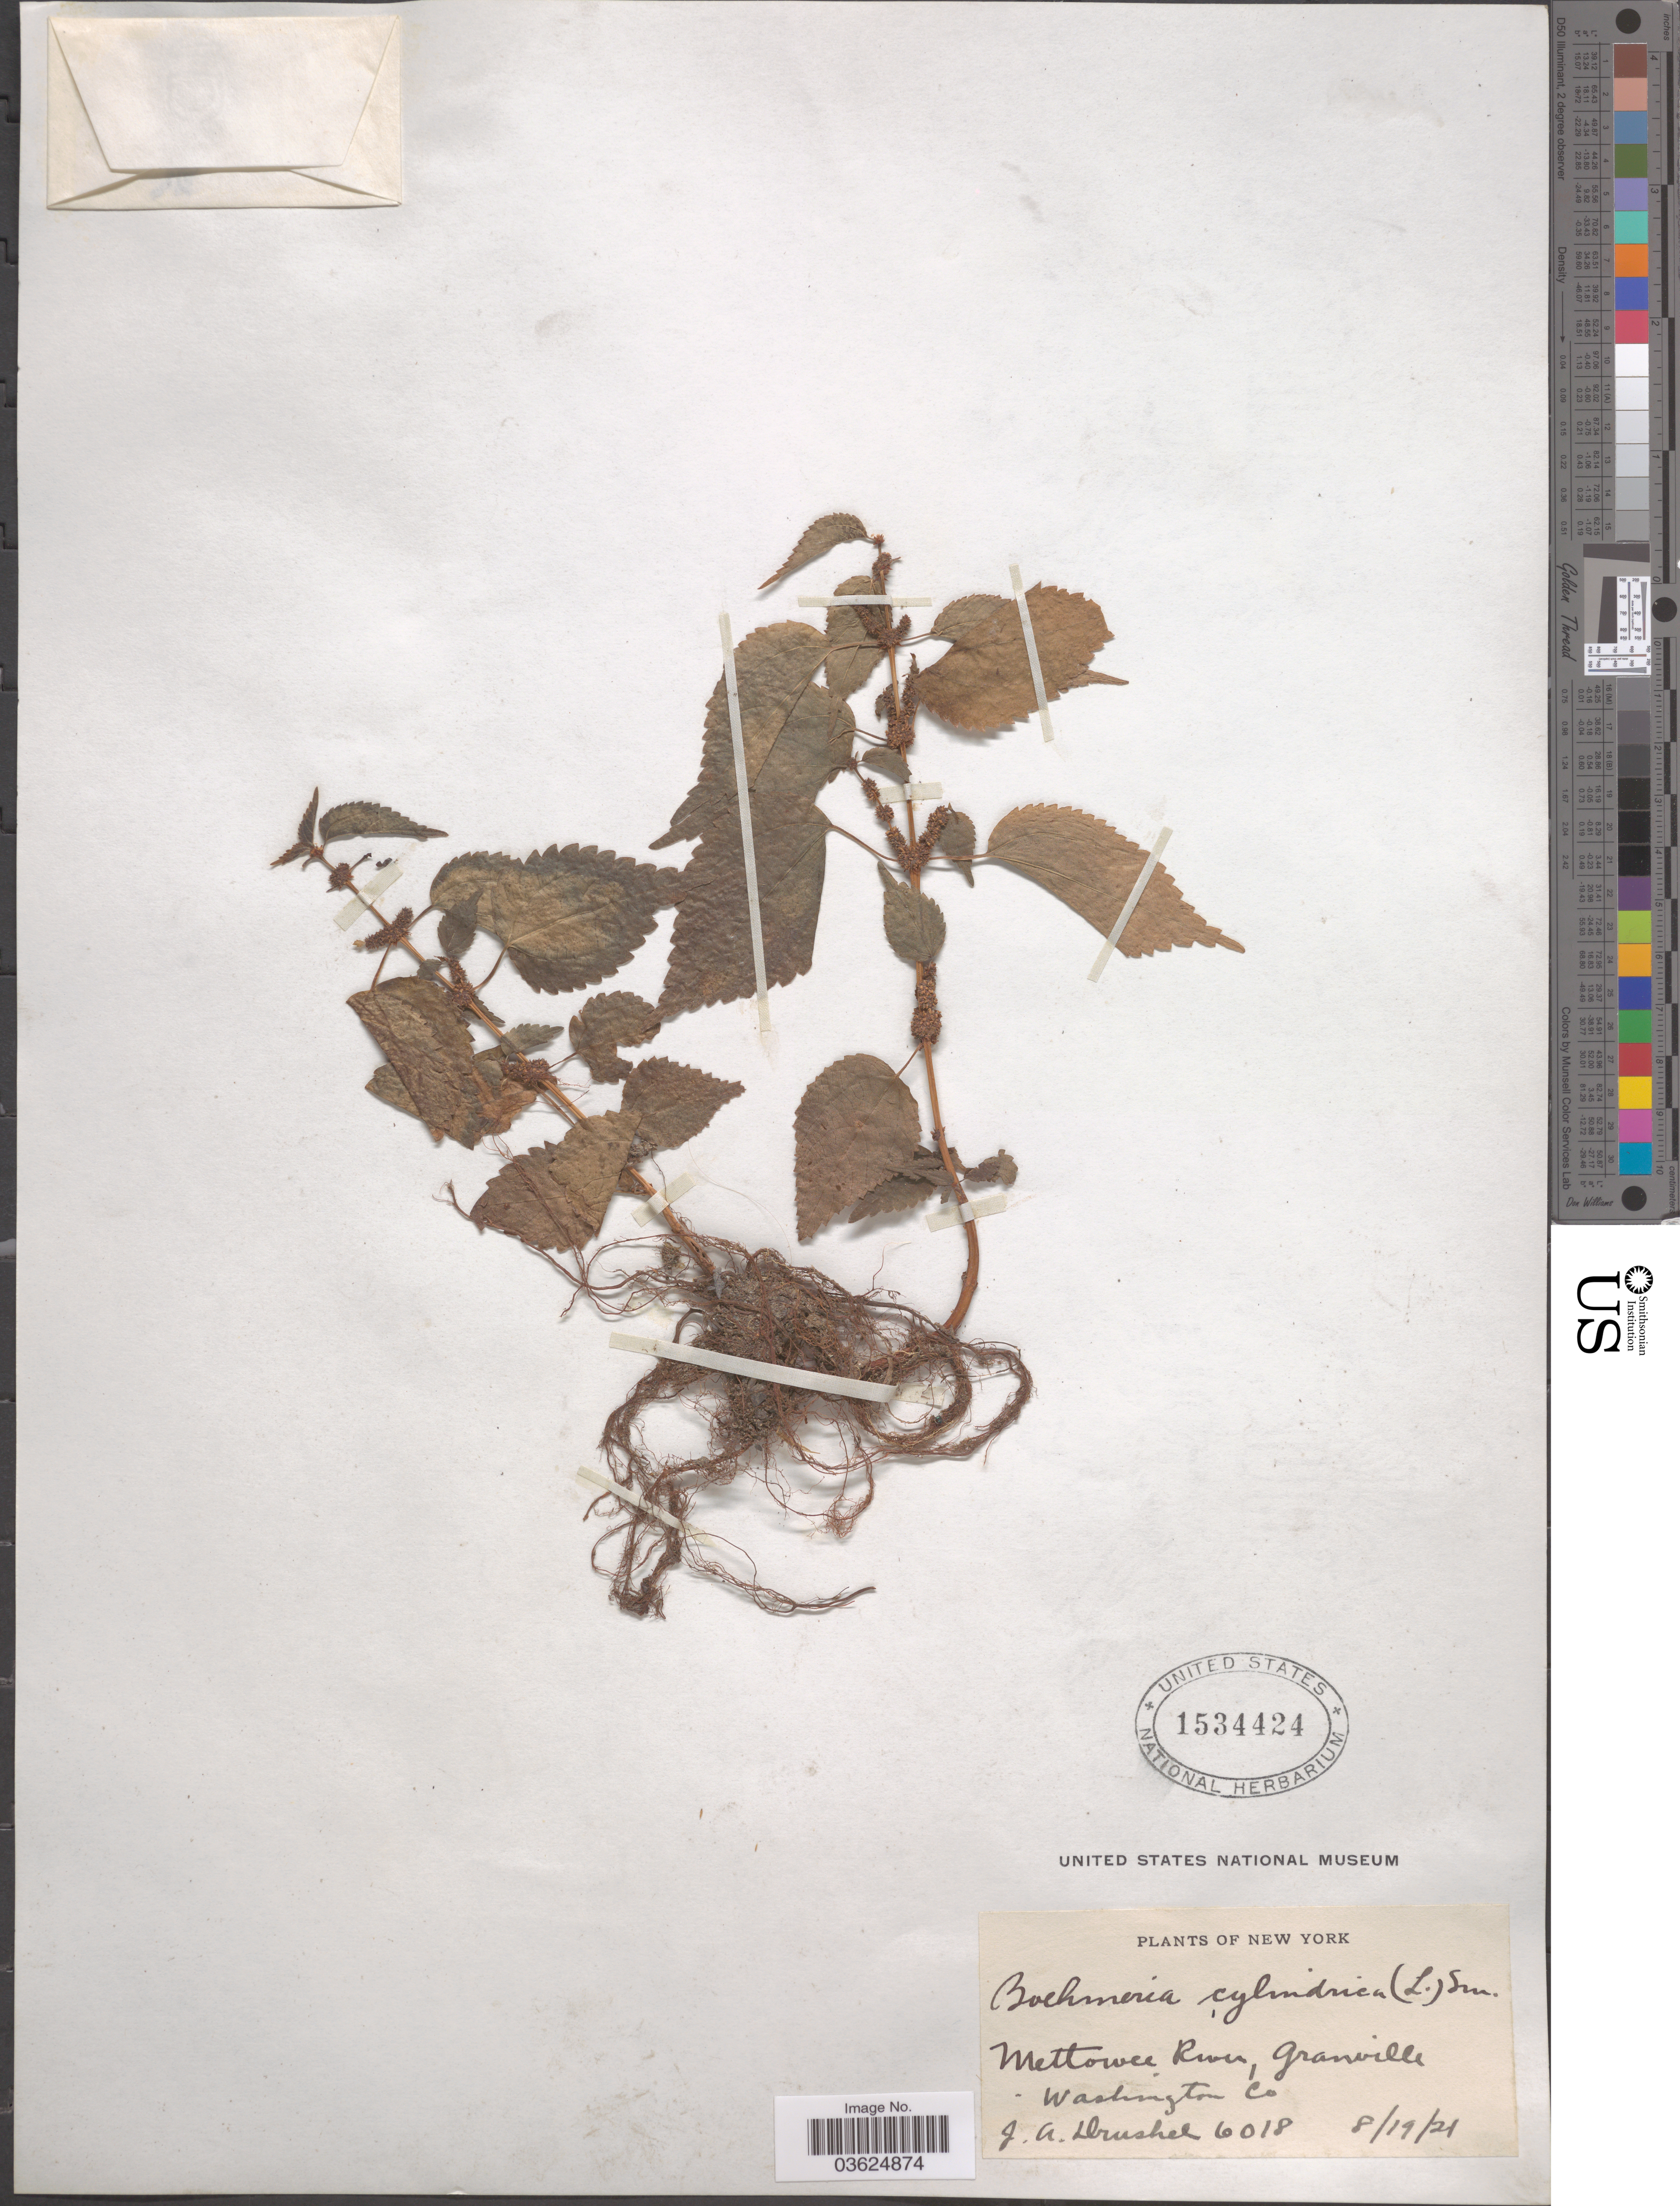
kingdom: Plantae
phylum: Tracheophyta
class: Magnoliopsida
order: Rosales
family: Urticaceae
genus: Boehmeria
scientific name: Boehmeria cylindrica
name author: (L.) Sw.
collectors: J. A. Drushel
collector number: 6018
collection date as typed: Transcribed d/m/y: 19/8/21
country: United States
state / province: New York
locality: Mettawee River, Granville. Washington Co.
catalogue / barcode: US 1534424